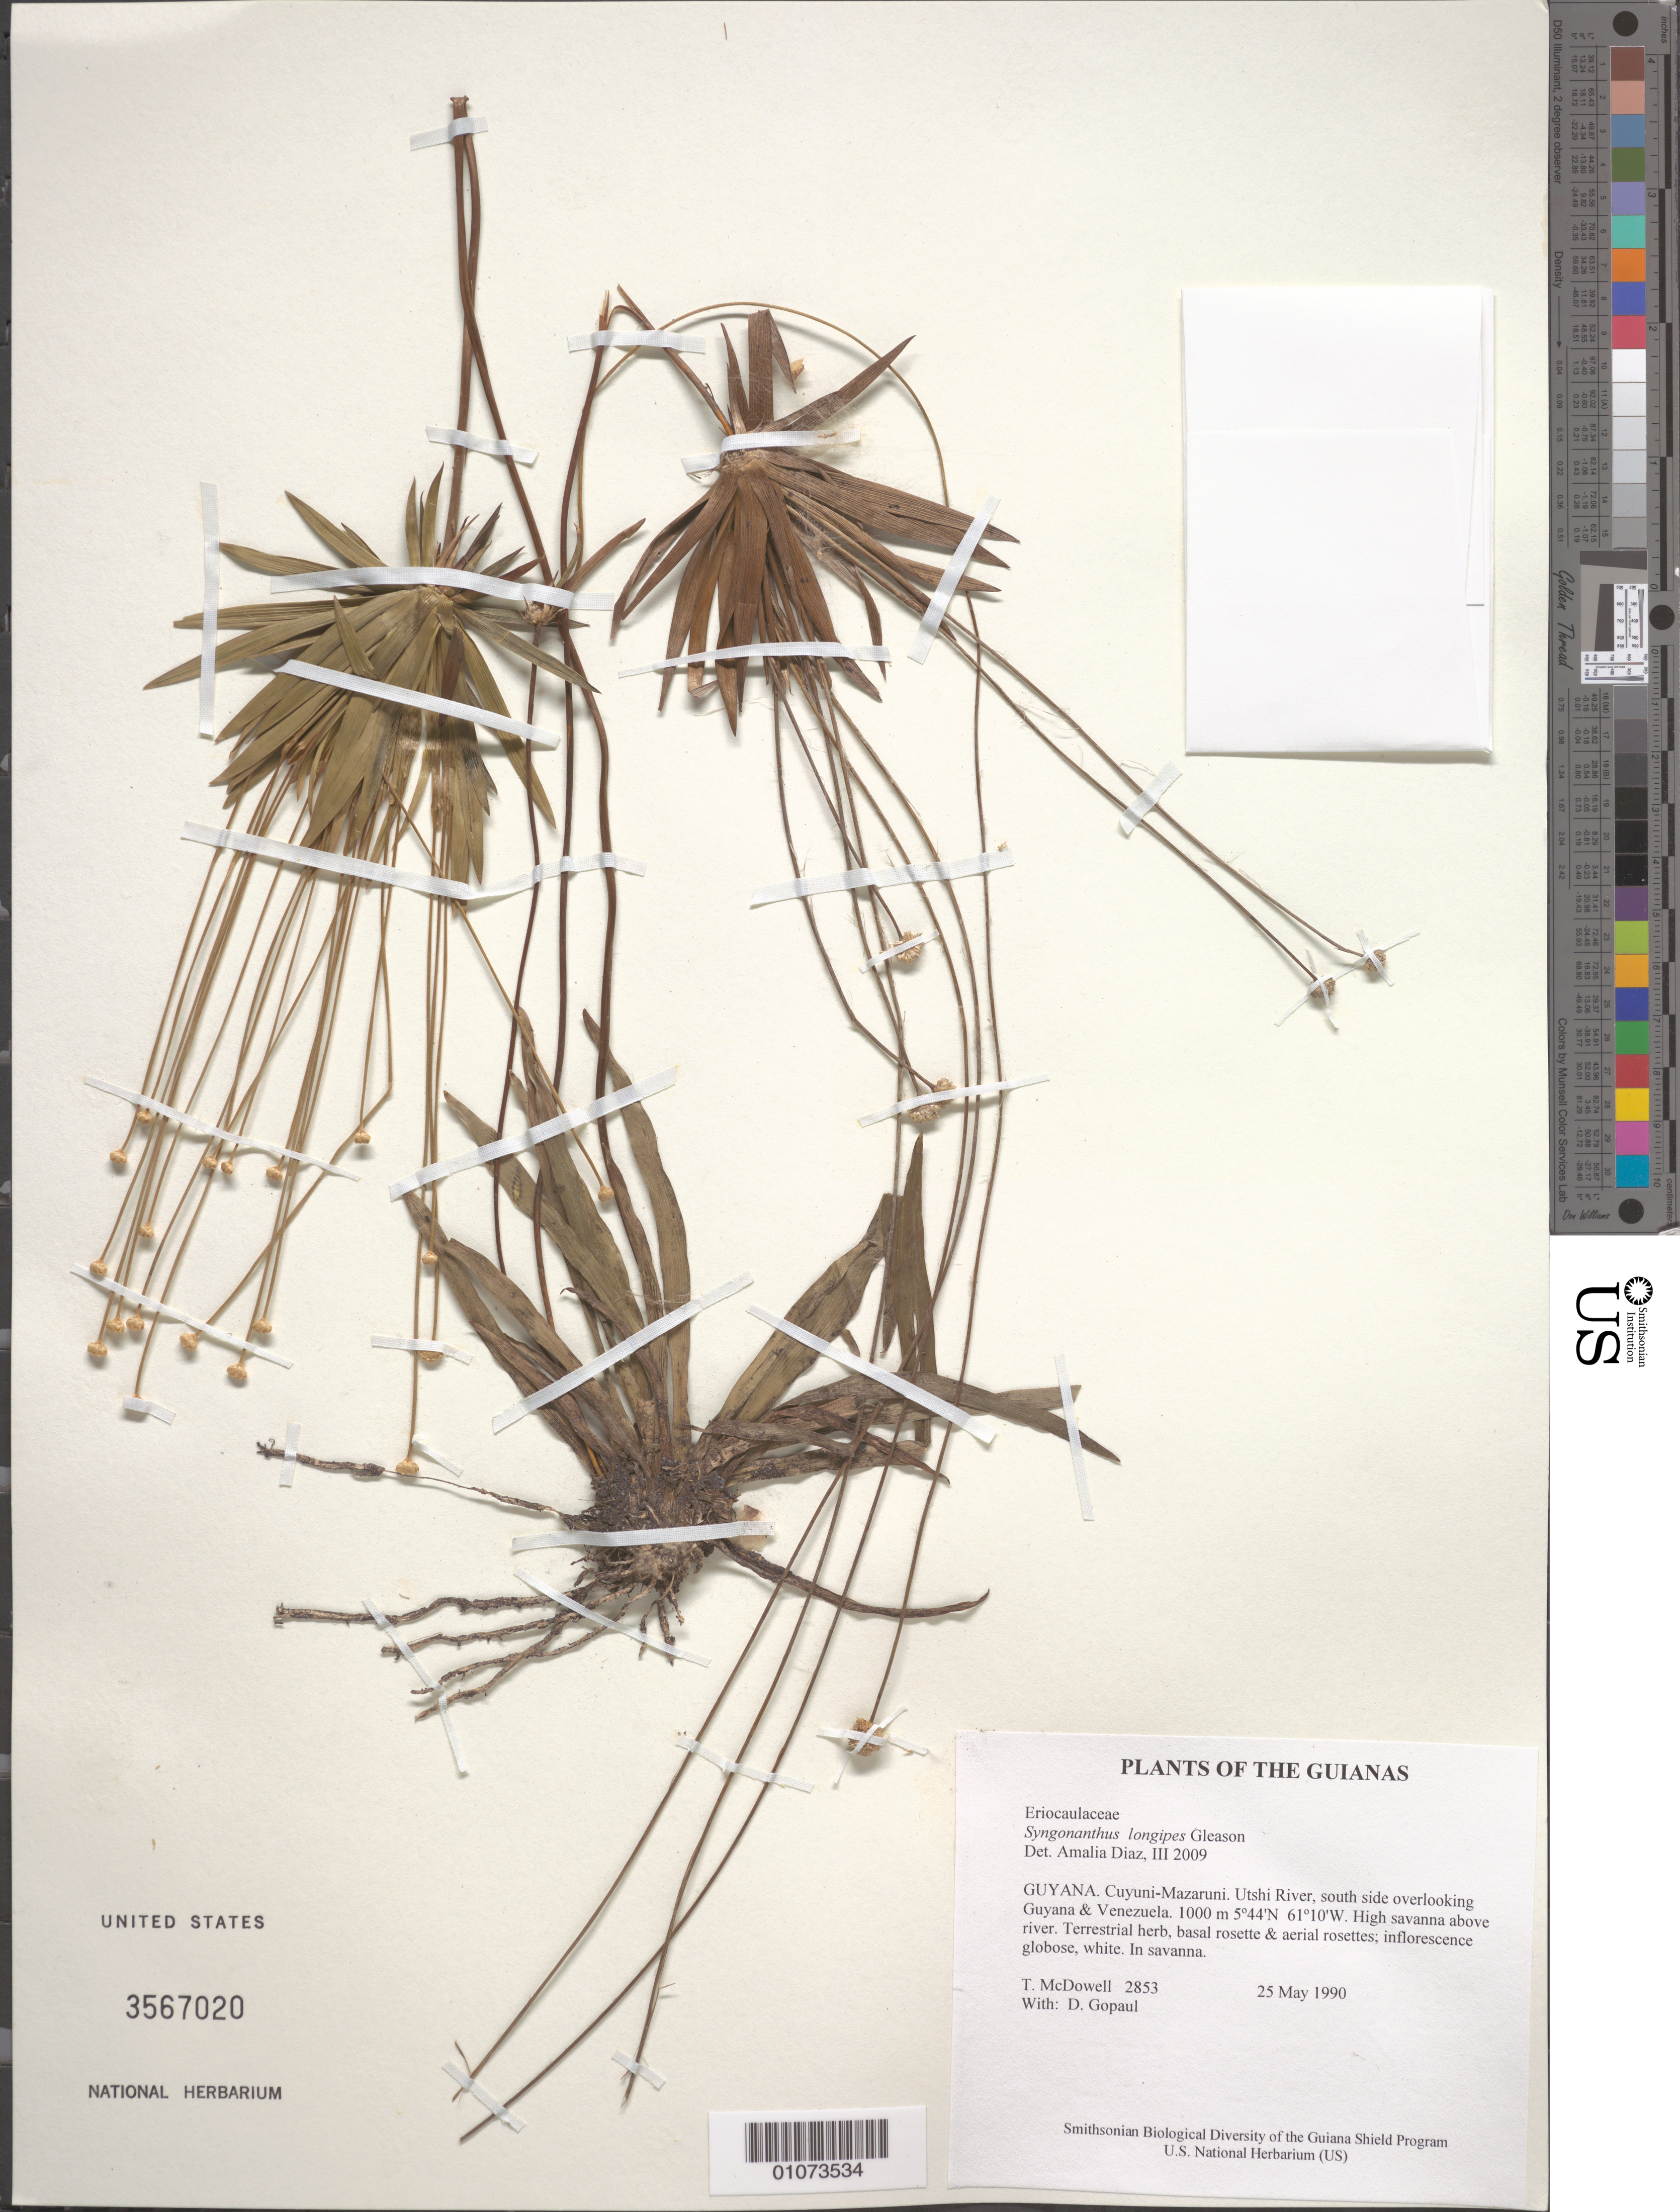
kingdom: Plantae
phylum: Tracheophyta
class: Liliopsida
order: Poales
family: Eriocaulaceae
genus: Syngonanthus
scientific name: Syngonanthus longipes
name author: Gleason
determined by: Hensold, N.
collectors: T. McDowell & D. Gopaul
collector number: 2853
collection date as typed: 25 May 1990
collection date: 1990-05-25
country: Guyana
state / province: Cuyuni-Mazaruni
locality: Utshi River, south side overlooking Guyana & Venezuela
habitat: High savanna above river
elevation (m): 1000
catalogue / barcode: US 3567020